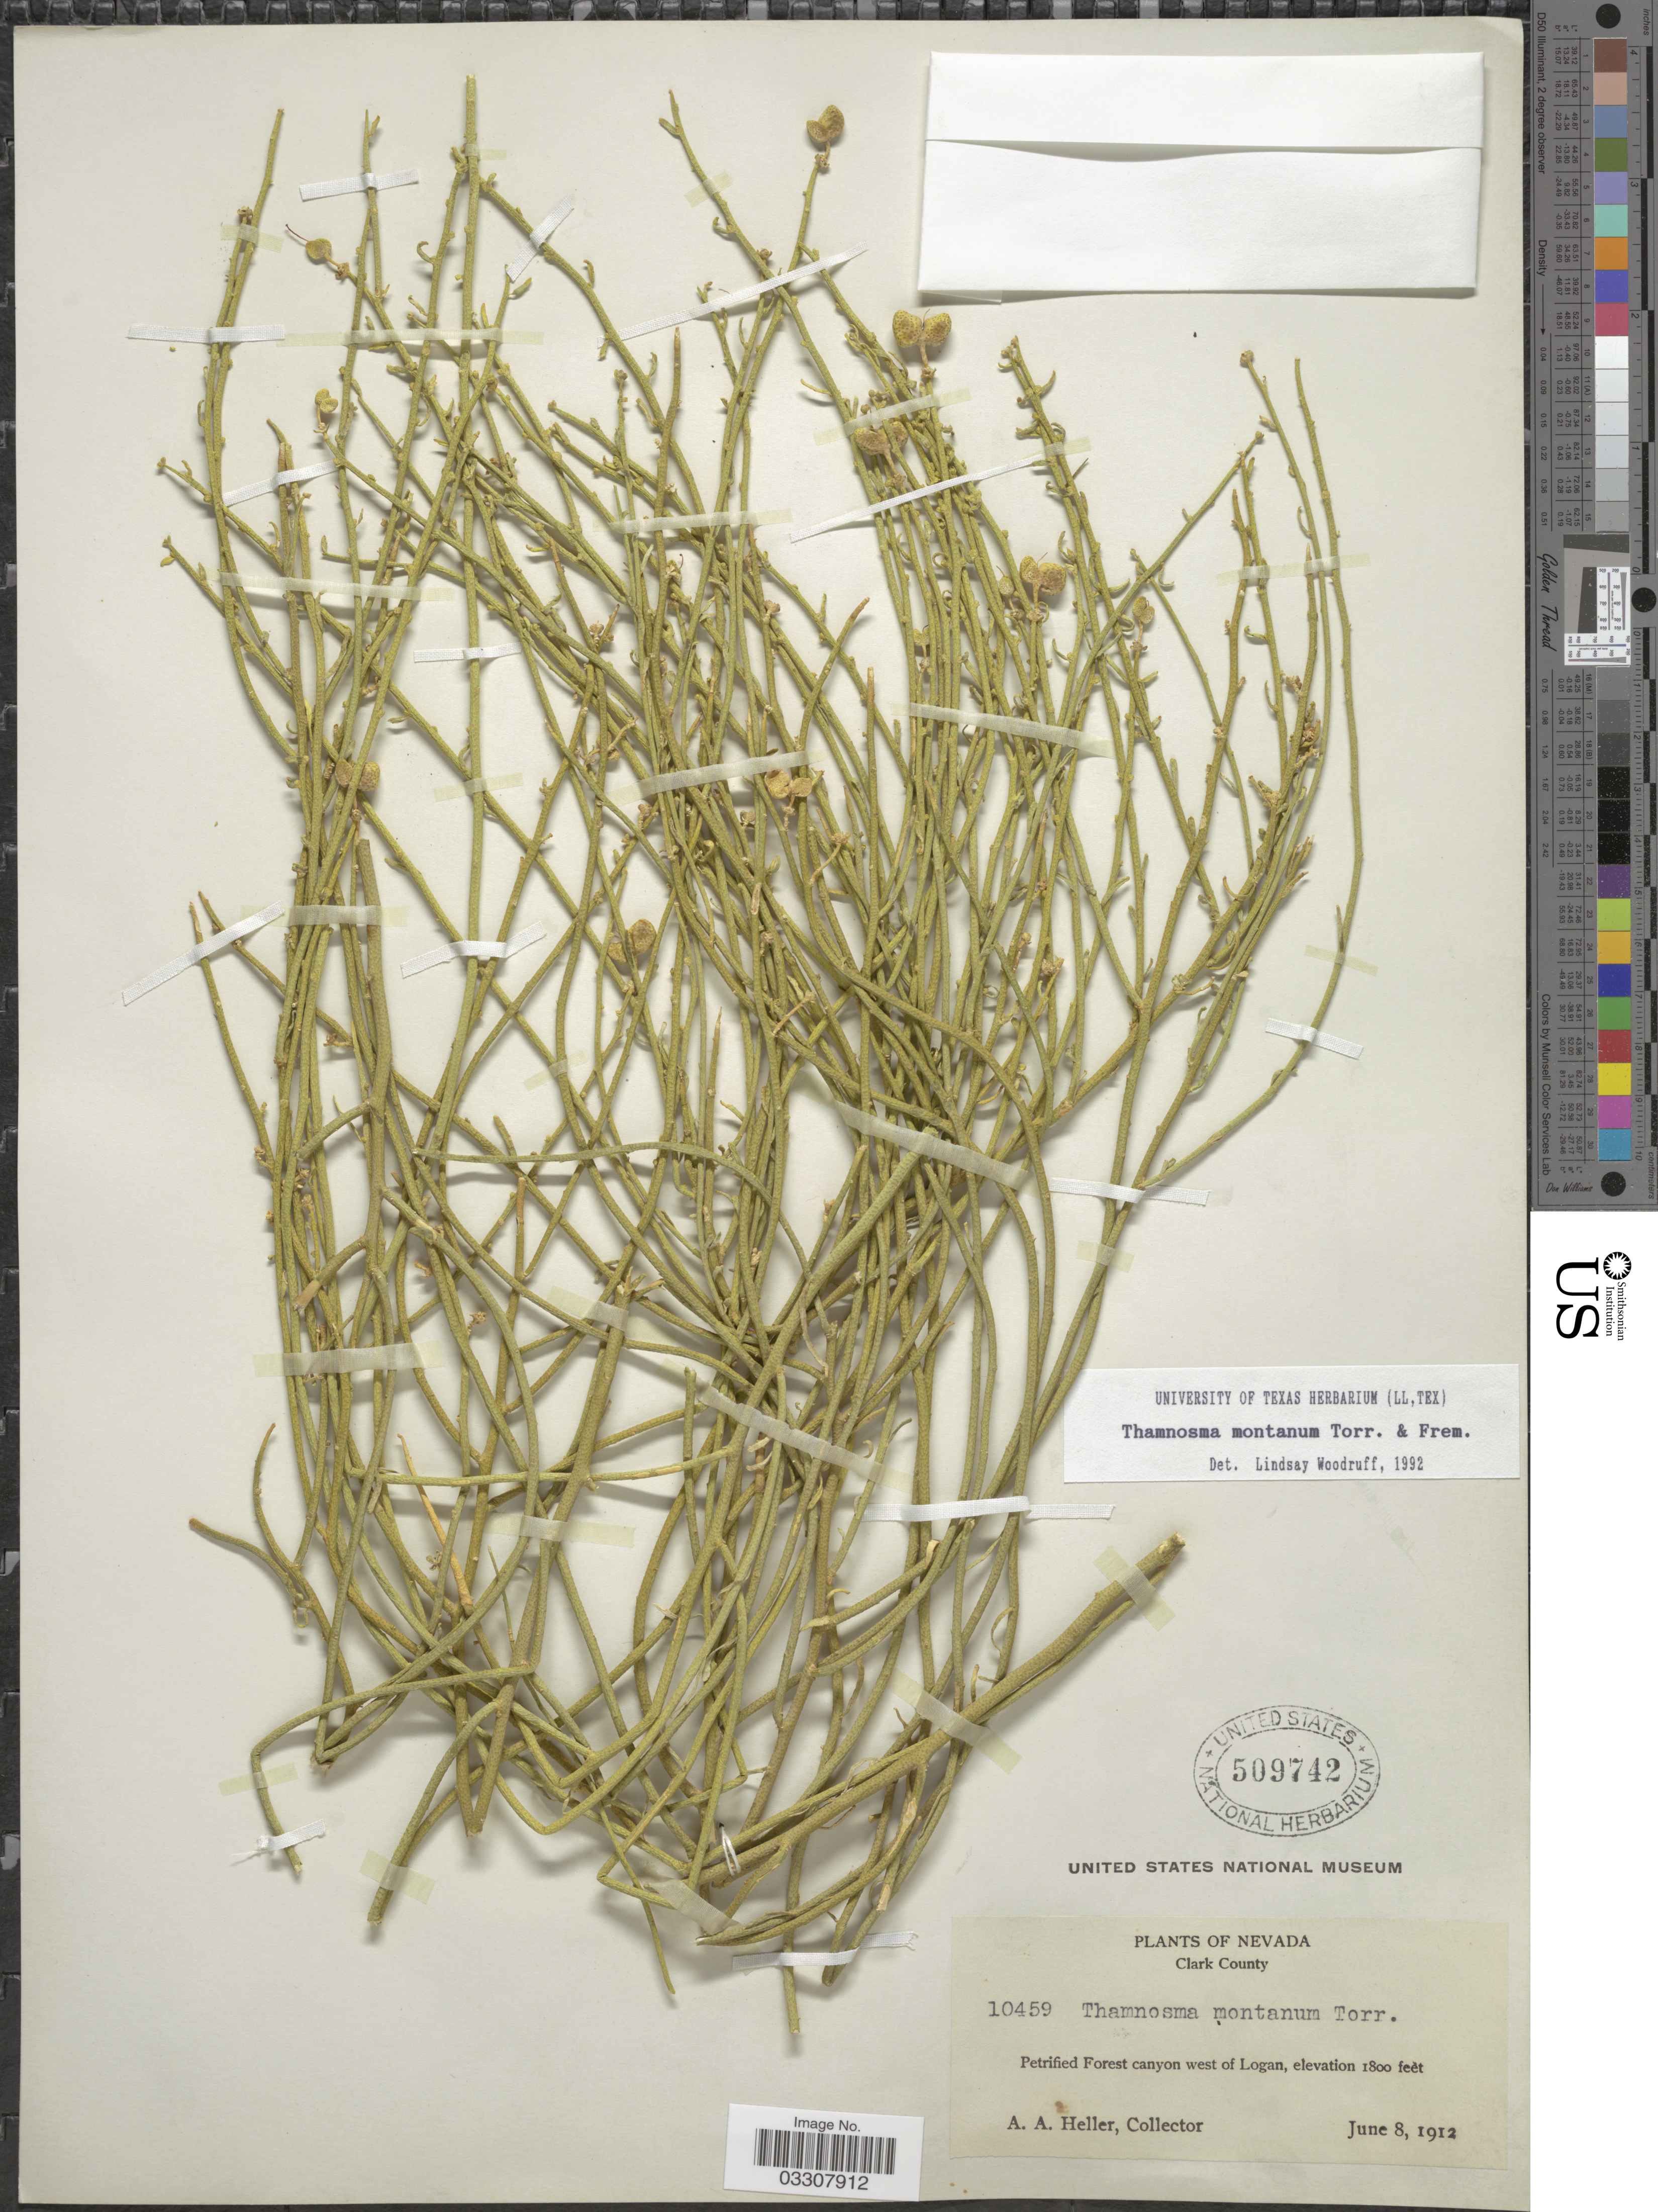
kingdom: Plantae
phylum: Tracheophyta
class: Magnoliopsida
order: Sapindales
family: Rutaceae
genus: Thamnosma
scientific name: Thamnosma montana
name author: Torr. & Frém.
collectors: A. A. Heller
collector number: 10459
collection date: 1912-06-08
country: United States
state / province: Nevada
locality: Clark County. Petrified Forest canyon west of Logan.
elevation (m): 549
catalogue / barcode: US 509742